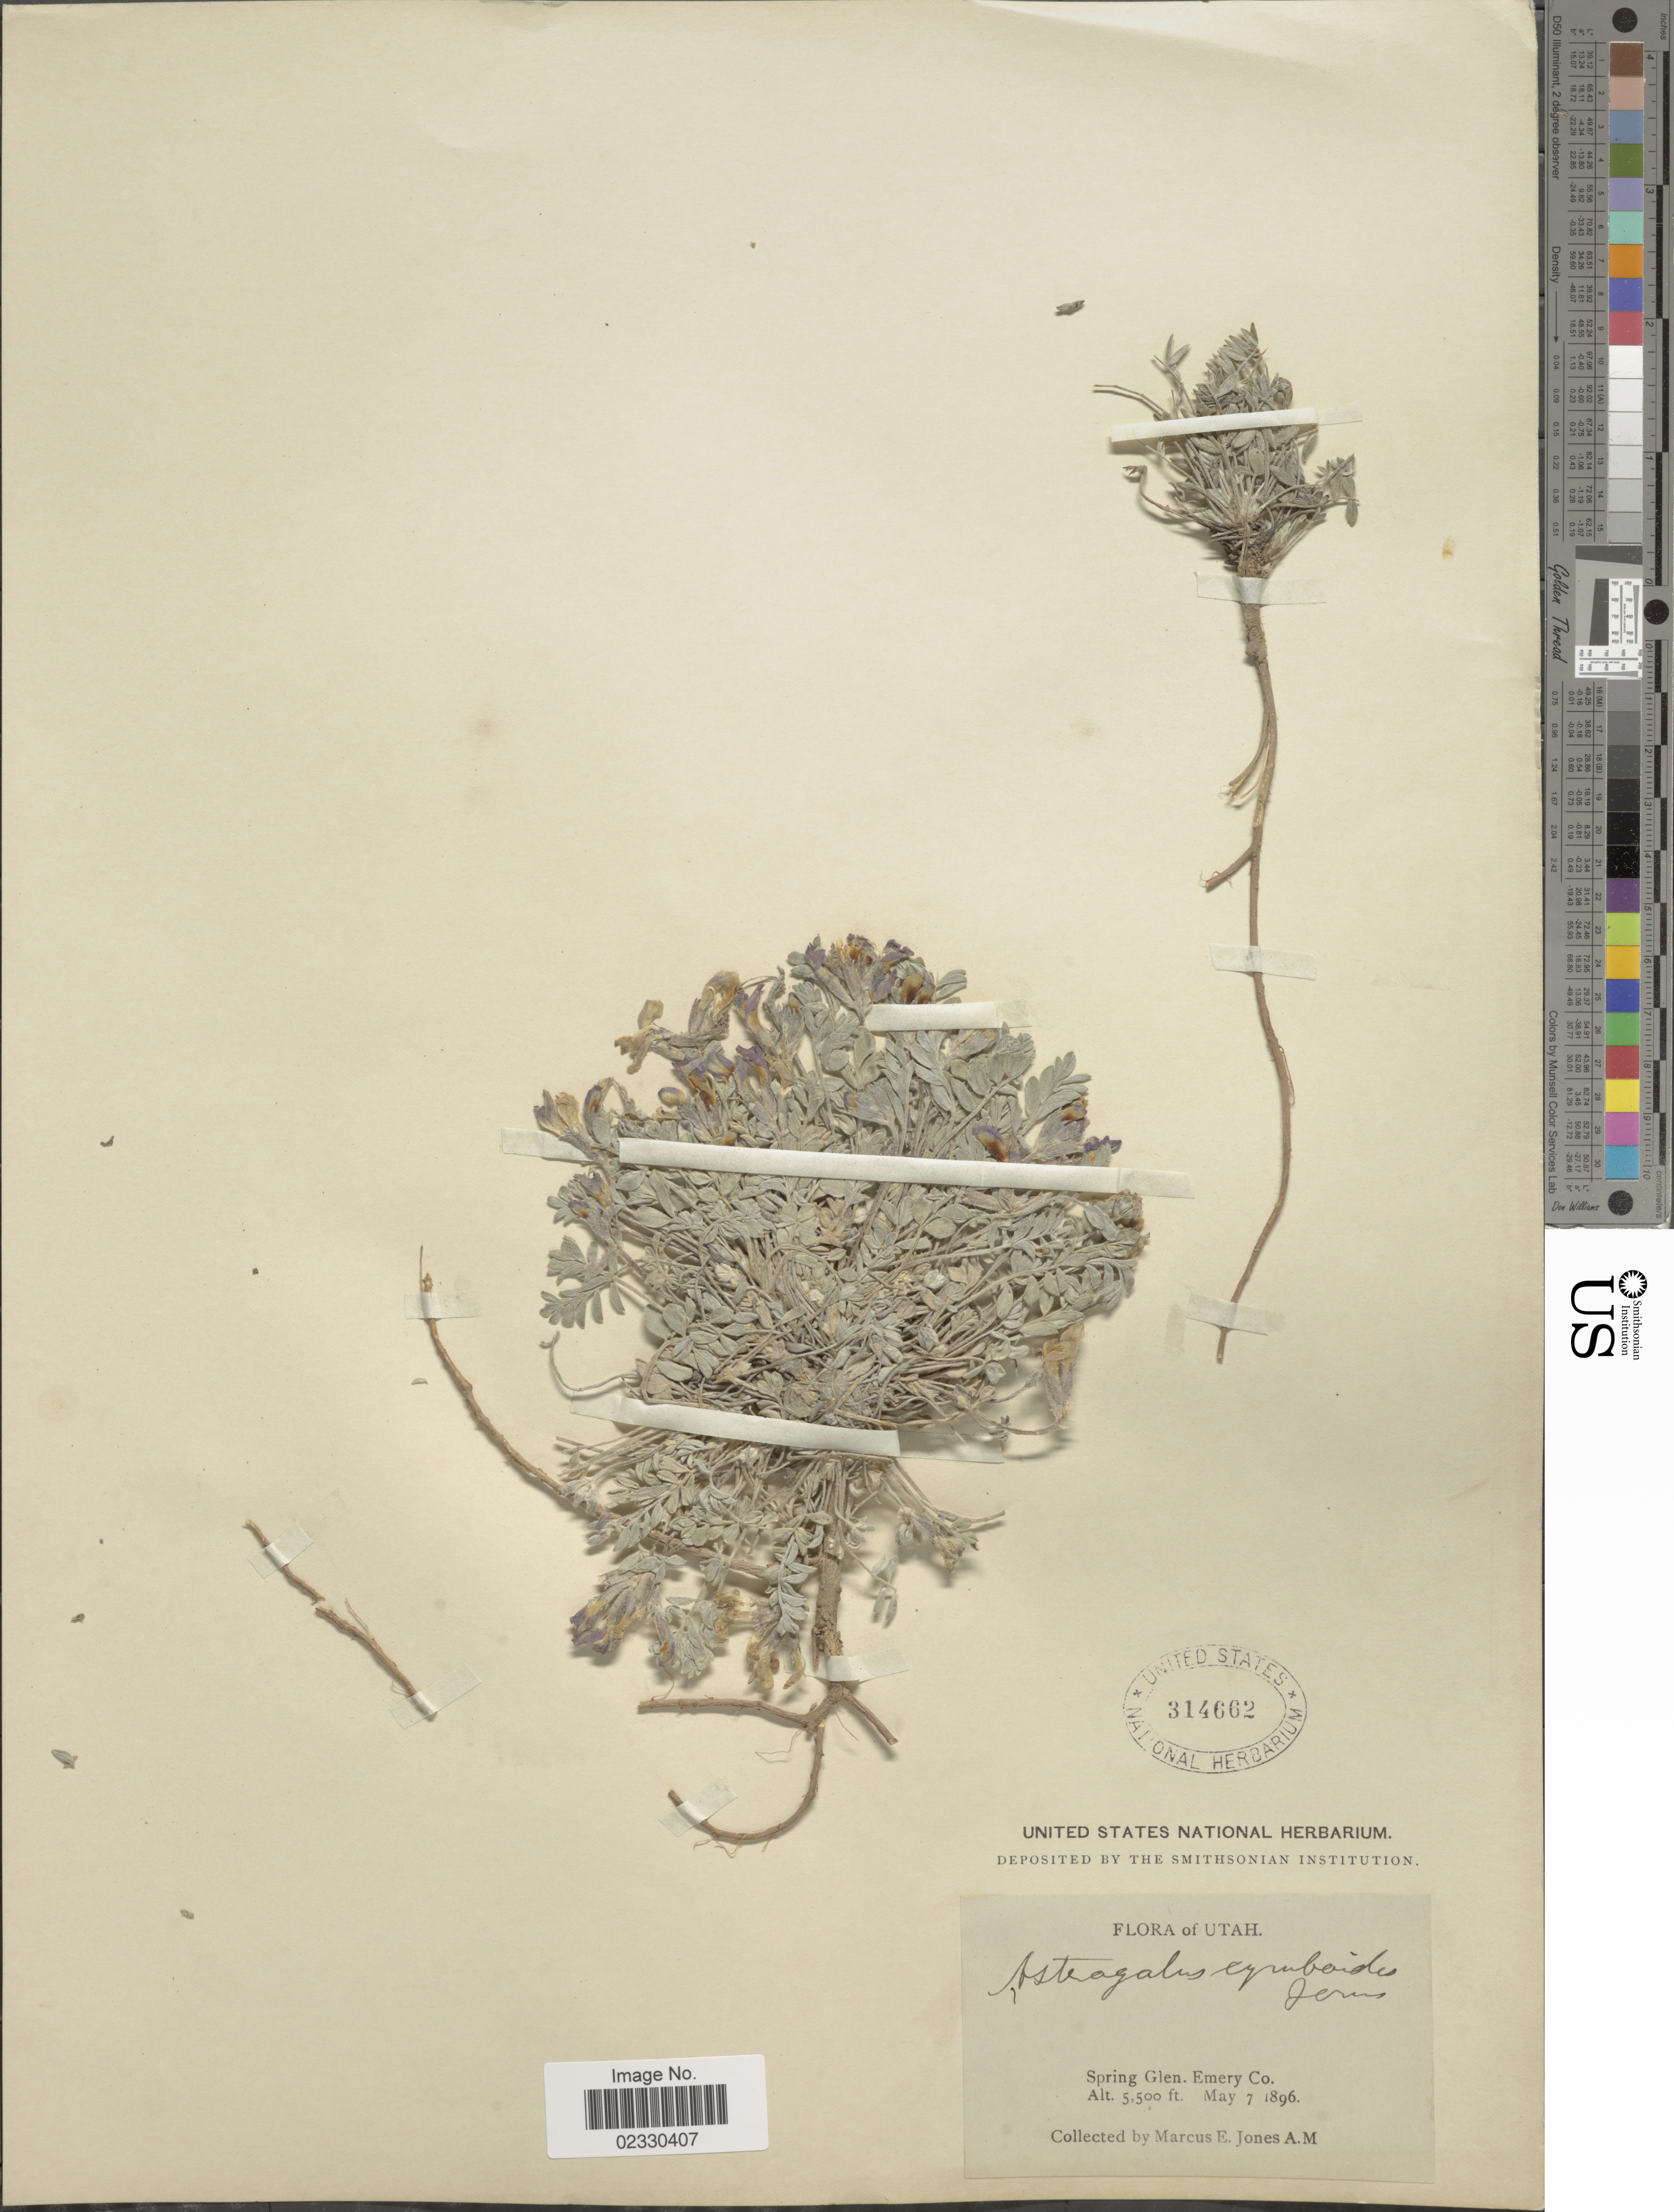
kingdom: Plantae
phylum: Tracheophyta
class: Magnoliopsida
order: Fabales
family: Fabaceae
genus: Astragalus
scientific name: Astragalus cymboides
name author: M.E. Jones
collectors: M. E. Jones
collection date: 1896-05-07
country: United States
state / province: Utah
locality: Spring Glen. Emery Co.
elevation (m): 1676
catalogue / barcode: US 314662